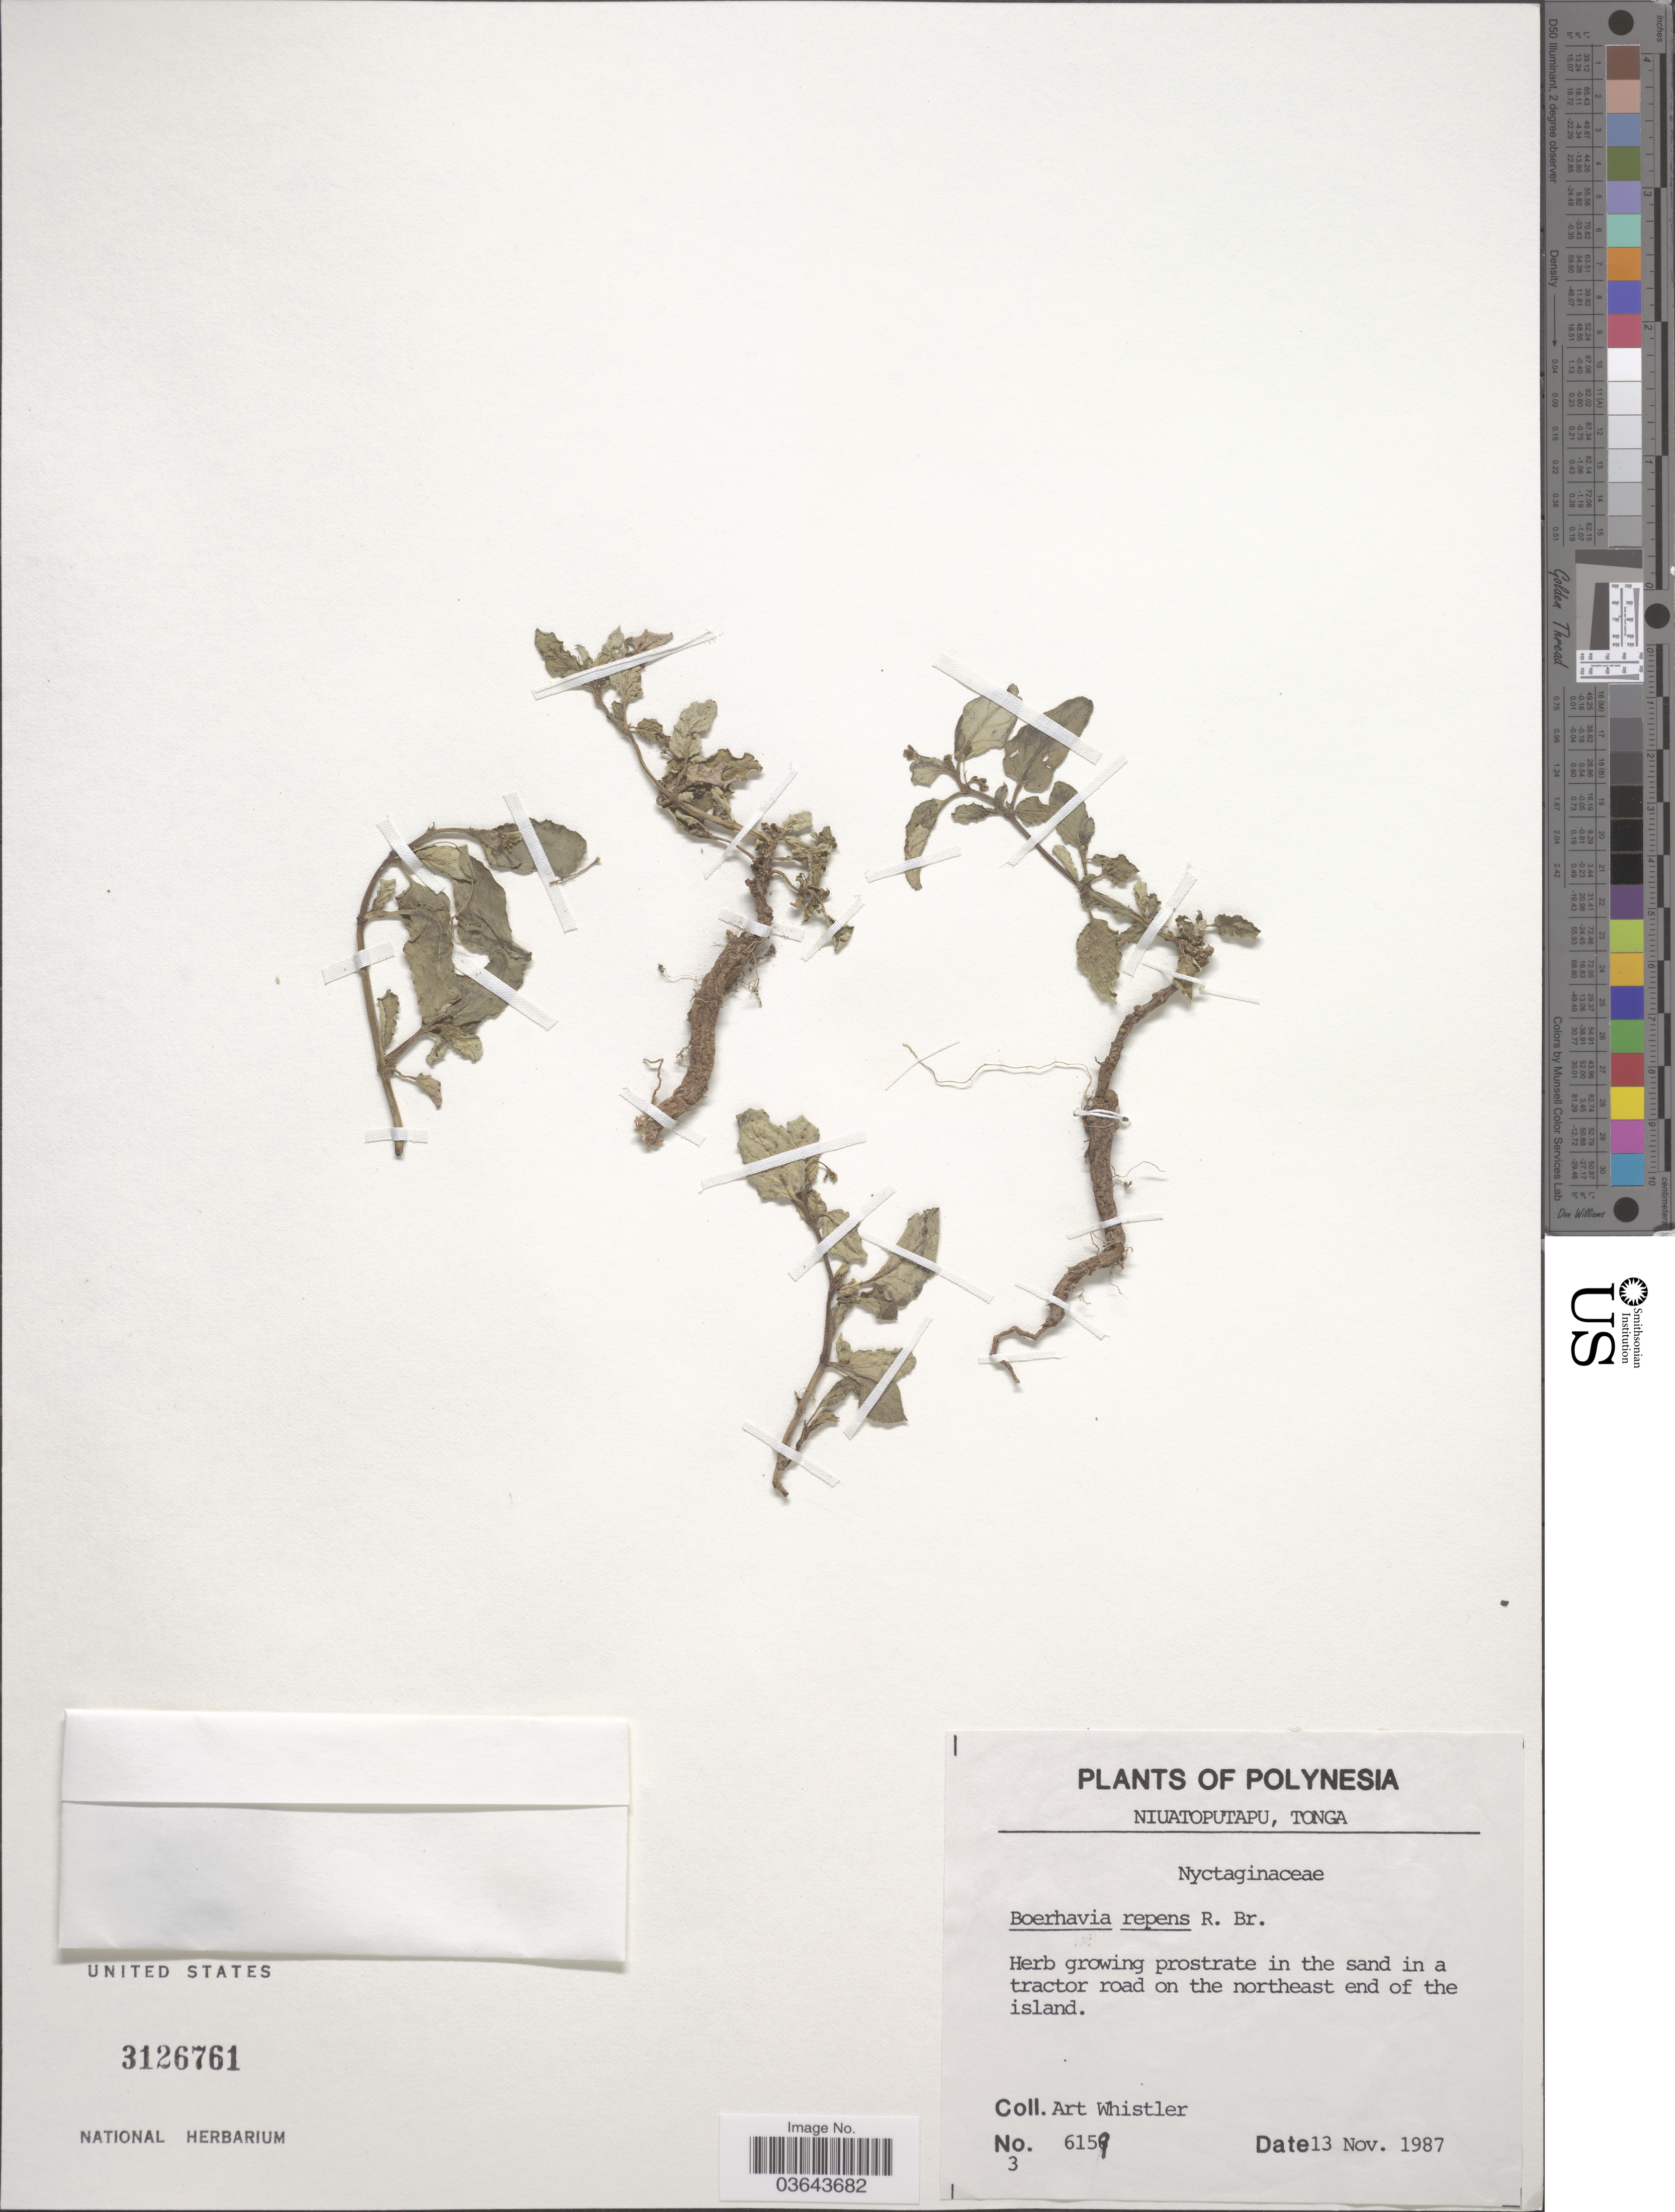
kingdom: Plantae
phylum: Tracheophyta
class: Magnoliopsida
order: Caryophyllales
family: Nyctaginaceae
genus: Boerhavia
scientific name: Boerhavia repens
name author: L.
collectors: A. Whistler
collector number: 6159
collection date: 1987-11-13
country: Tonga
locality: Polynesia. Niuatoputapu. In a tractor road on the northeast end of the island.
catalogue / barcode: US 3126761